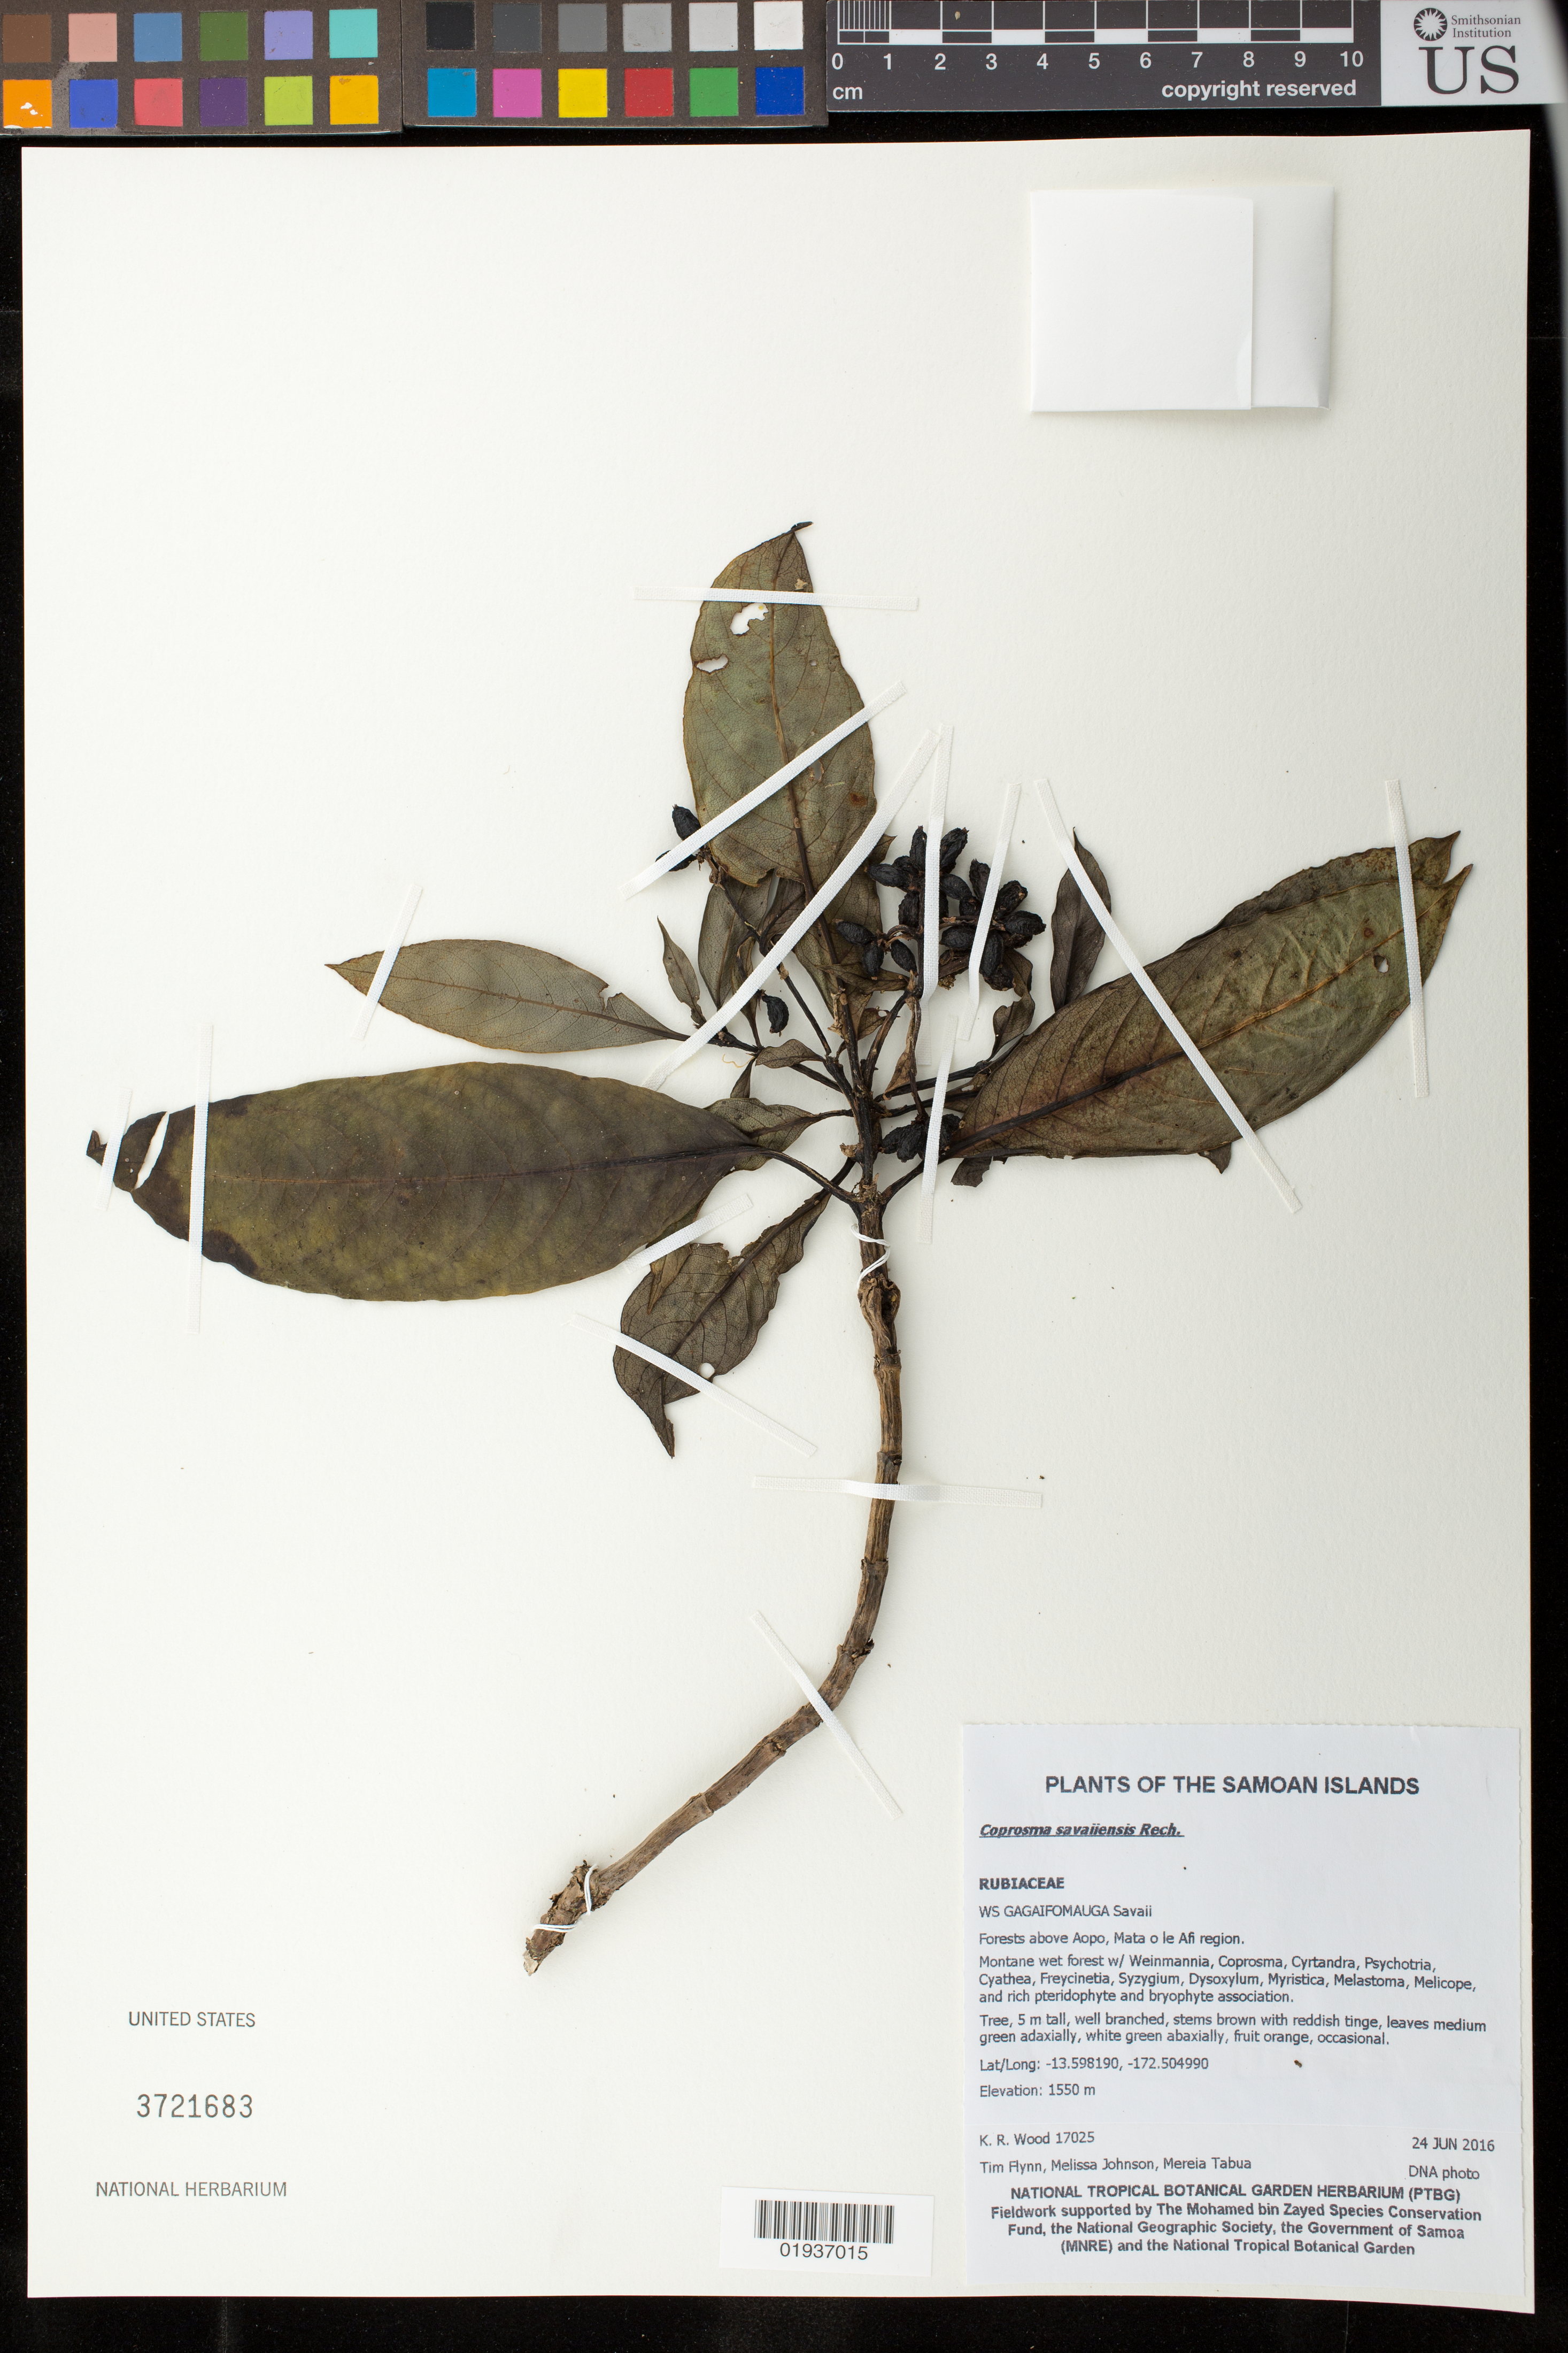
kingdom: Plantae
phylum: Tracheophyta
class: Magnoliopsida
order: Gentianales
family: Rubiaceae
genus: Coprosma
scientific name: Coprosma savaiiensis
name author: Rech.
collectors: K. R. Wood, T. W. Flynn, M. Johnson & M. Tabua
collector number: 17025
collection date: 2016-06-24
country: Samoa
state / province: Gagaifomauga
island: Savai'i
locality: Savaii, Forests above Aopo, Mata o le Afi region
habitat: Montane wet forest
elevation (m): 1550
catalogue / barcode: US 3721683